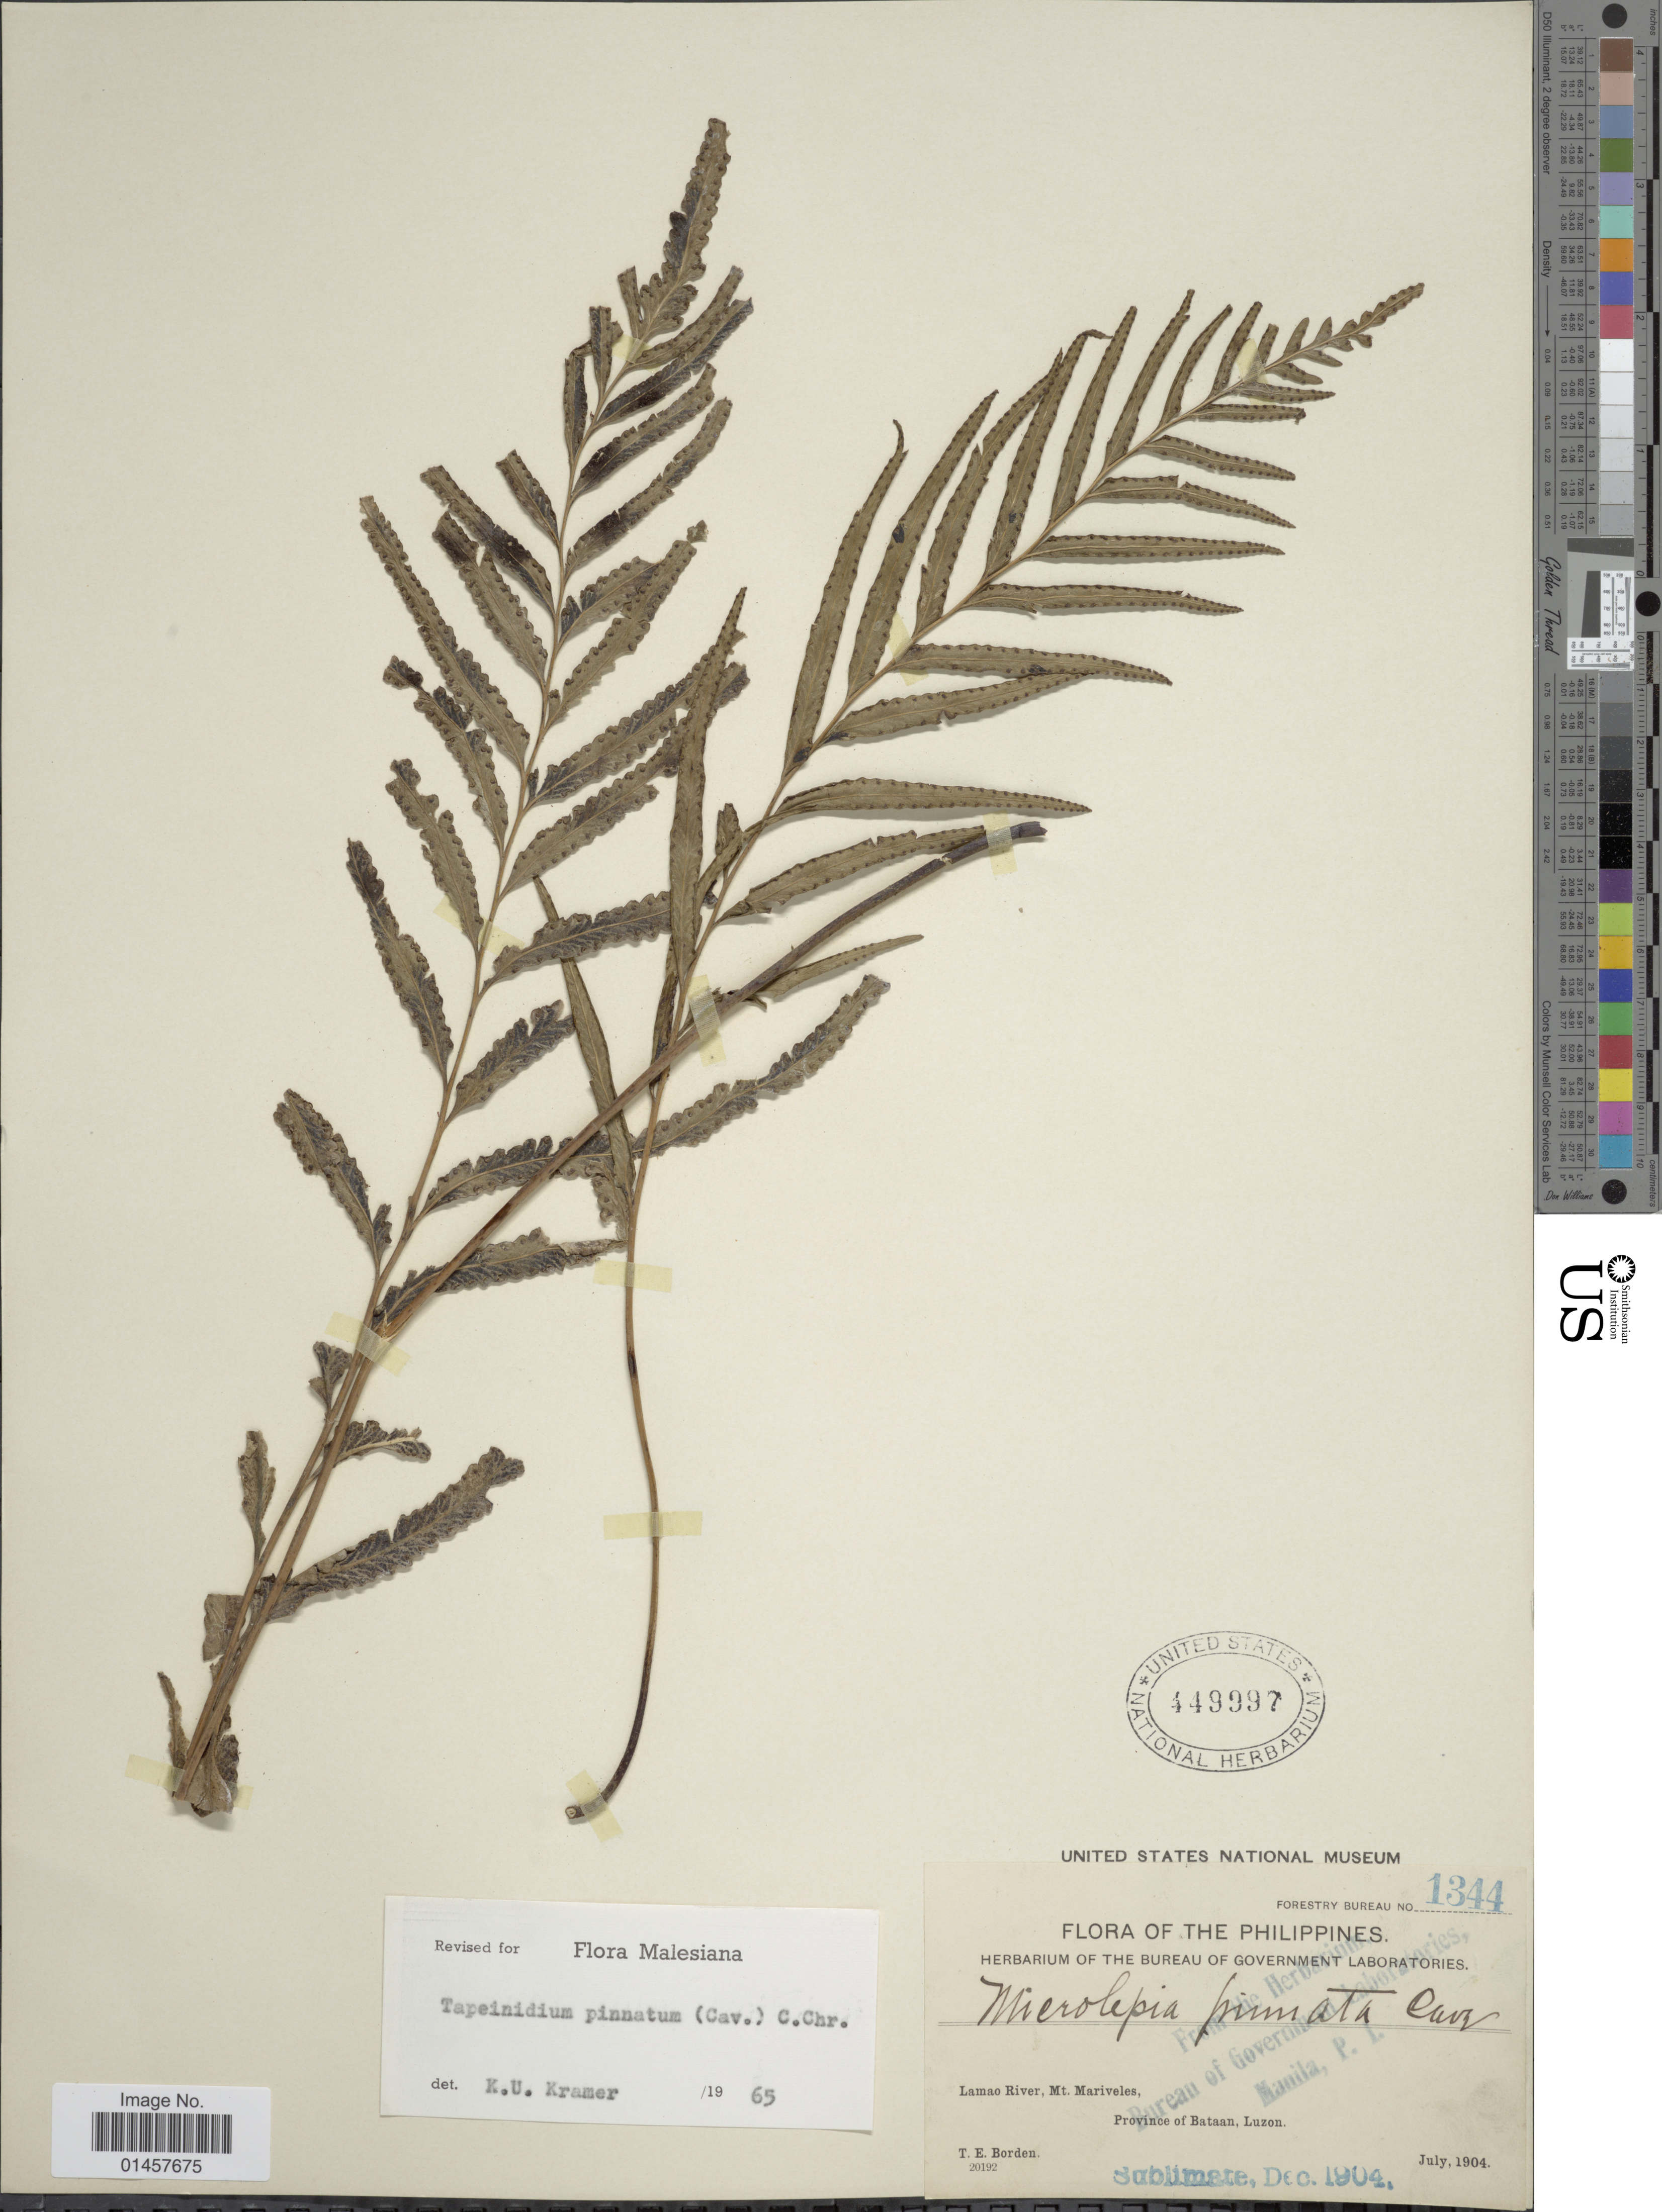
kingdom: Plantae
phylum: Tracheophyta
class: Polypodiopsida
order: Polypodiales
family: Lindsaeaceae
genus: Tapeinidium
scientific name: Tapeinidium pinnatum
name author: (Cav.) C. Chr.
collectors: T. E. Borden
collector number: Forestry Bureau 1344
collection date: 1904-07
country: Philippines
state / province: Cagayan Valley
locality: Lamao River, Mt. Mariveles, Province of Bataan, Luzon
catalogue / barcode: US 449997